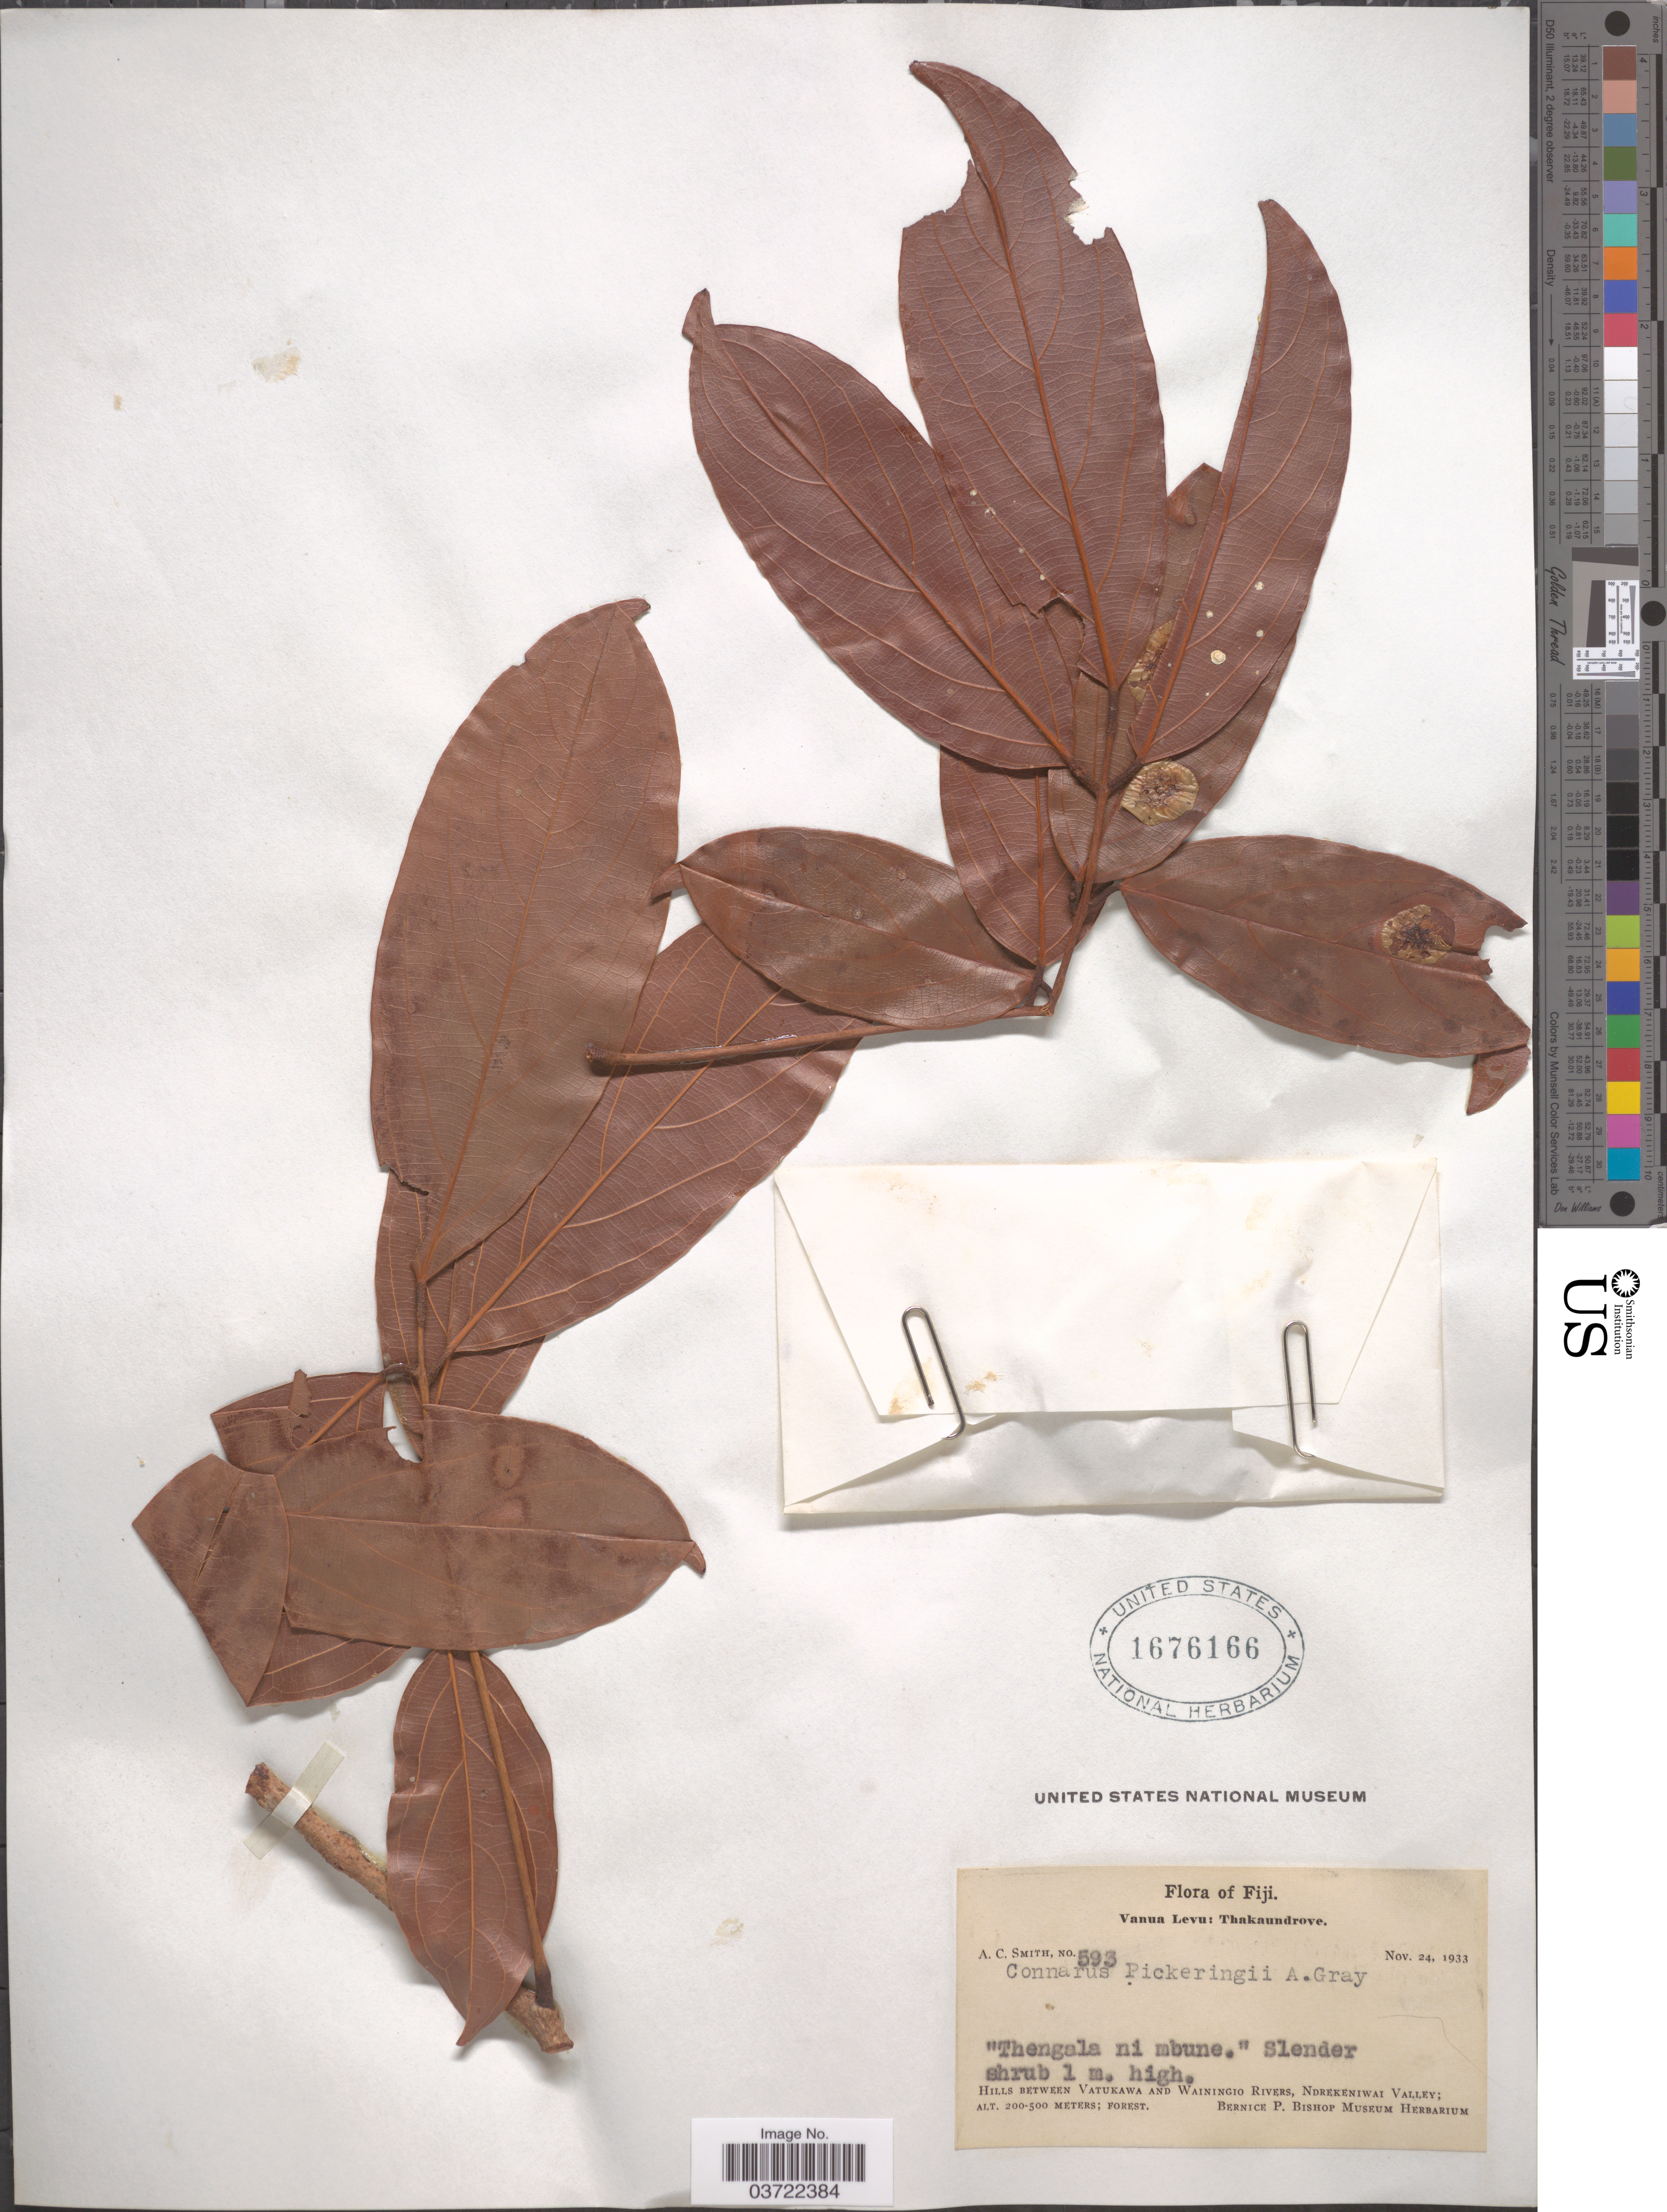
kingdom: Plantae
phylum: Tracheophyta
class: Magnoliopsida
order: Oxalidales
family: Connaraceae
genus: Connarus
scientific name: Connarus pickeringii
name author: A. Gray in Wilkes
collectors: A. C. Smith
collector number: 593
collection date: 1933-11-24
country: Fiji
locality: Vanua Levu: Thakaundrove. Hills between Vatukawa and Wainingio Rivers, Ndrekeniwai Valley.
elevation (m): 200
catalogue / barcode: US 1676166